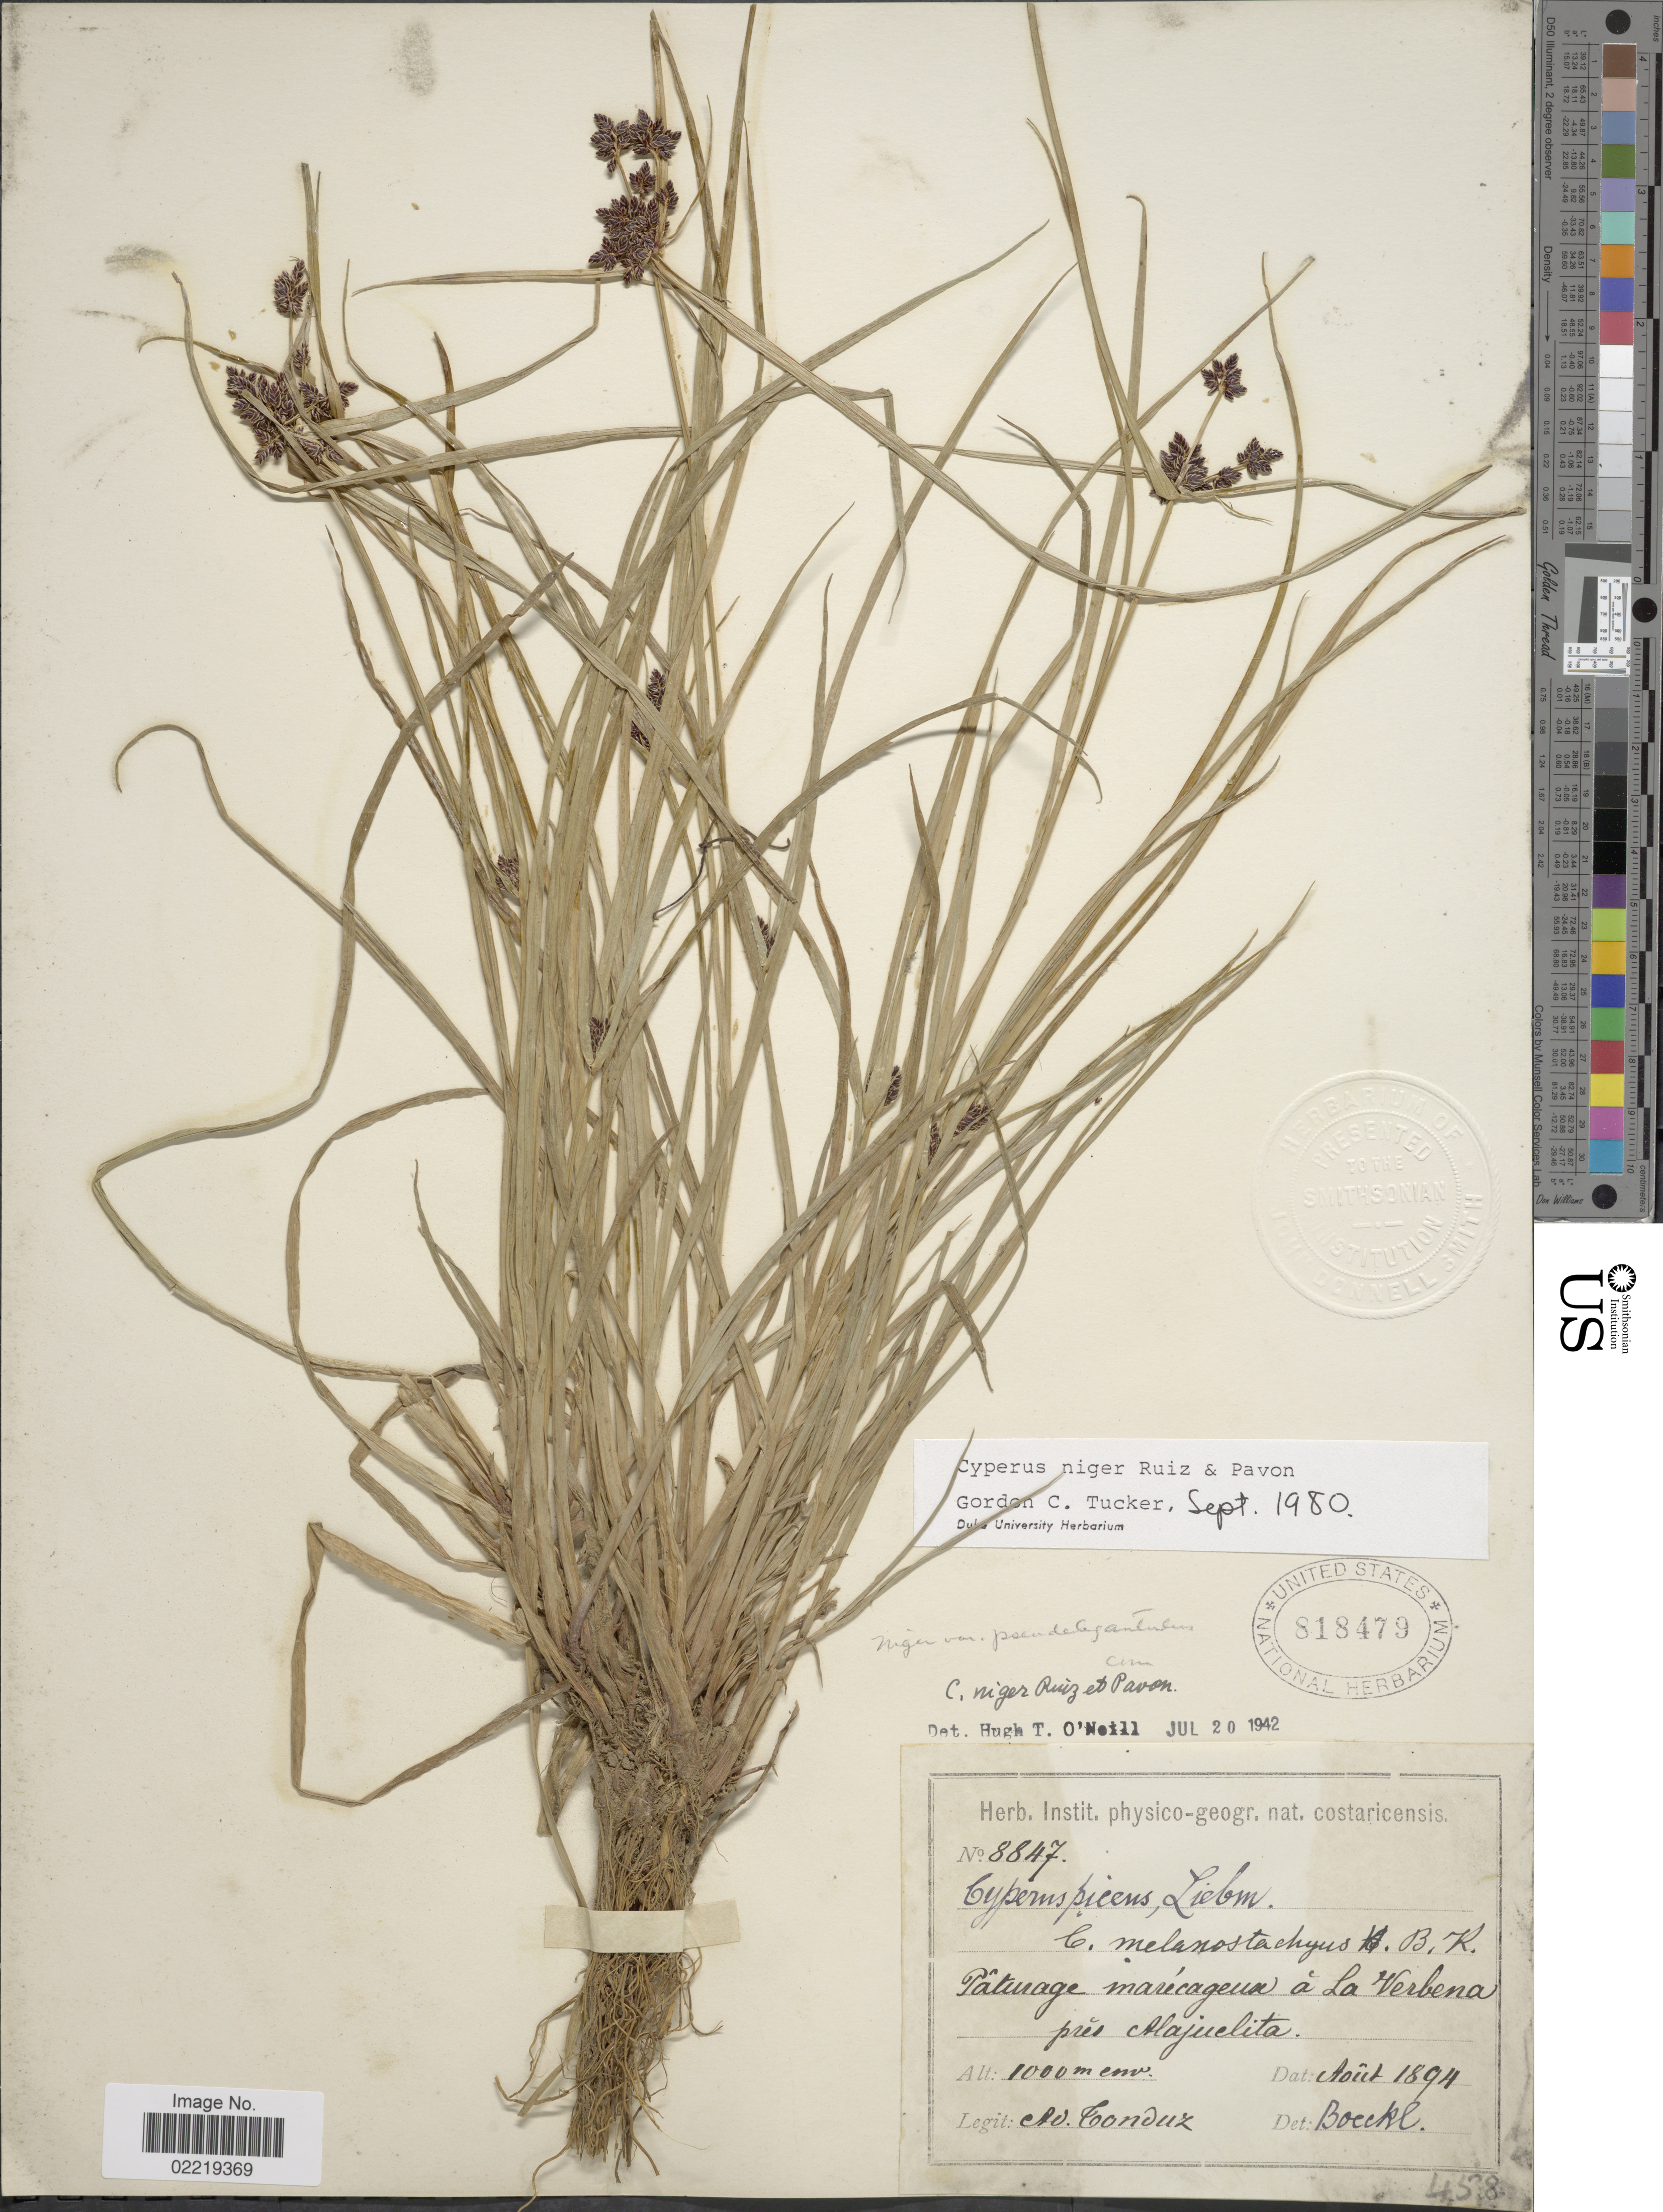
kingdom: Plantae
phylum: Tracheophyta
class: Liliopsida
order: Poales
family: Cyperaceae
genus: Cyperus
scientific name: Cyperus niger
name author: Ruiz & Pav.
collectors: A. Tonduz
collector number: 8847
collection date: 1894-08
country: Costa Rica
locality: Paturage marecageux a La Verbena pres Alajuelita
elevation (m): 1000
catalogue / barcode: US 818479